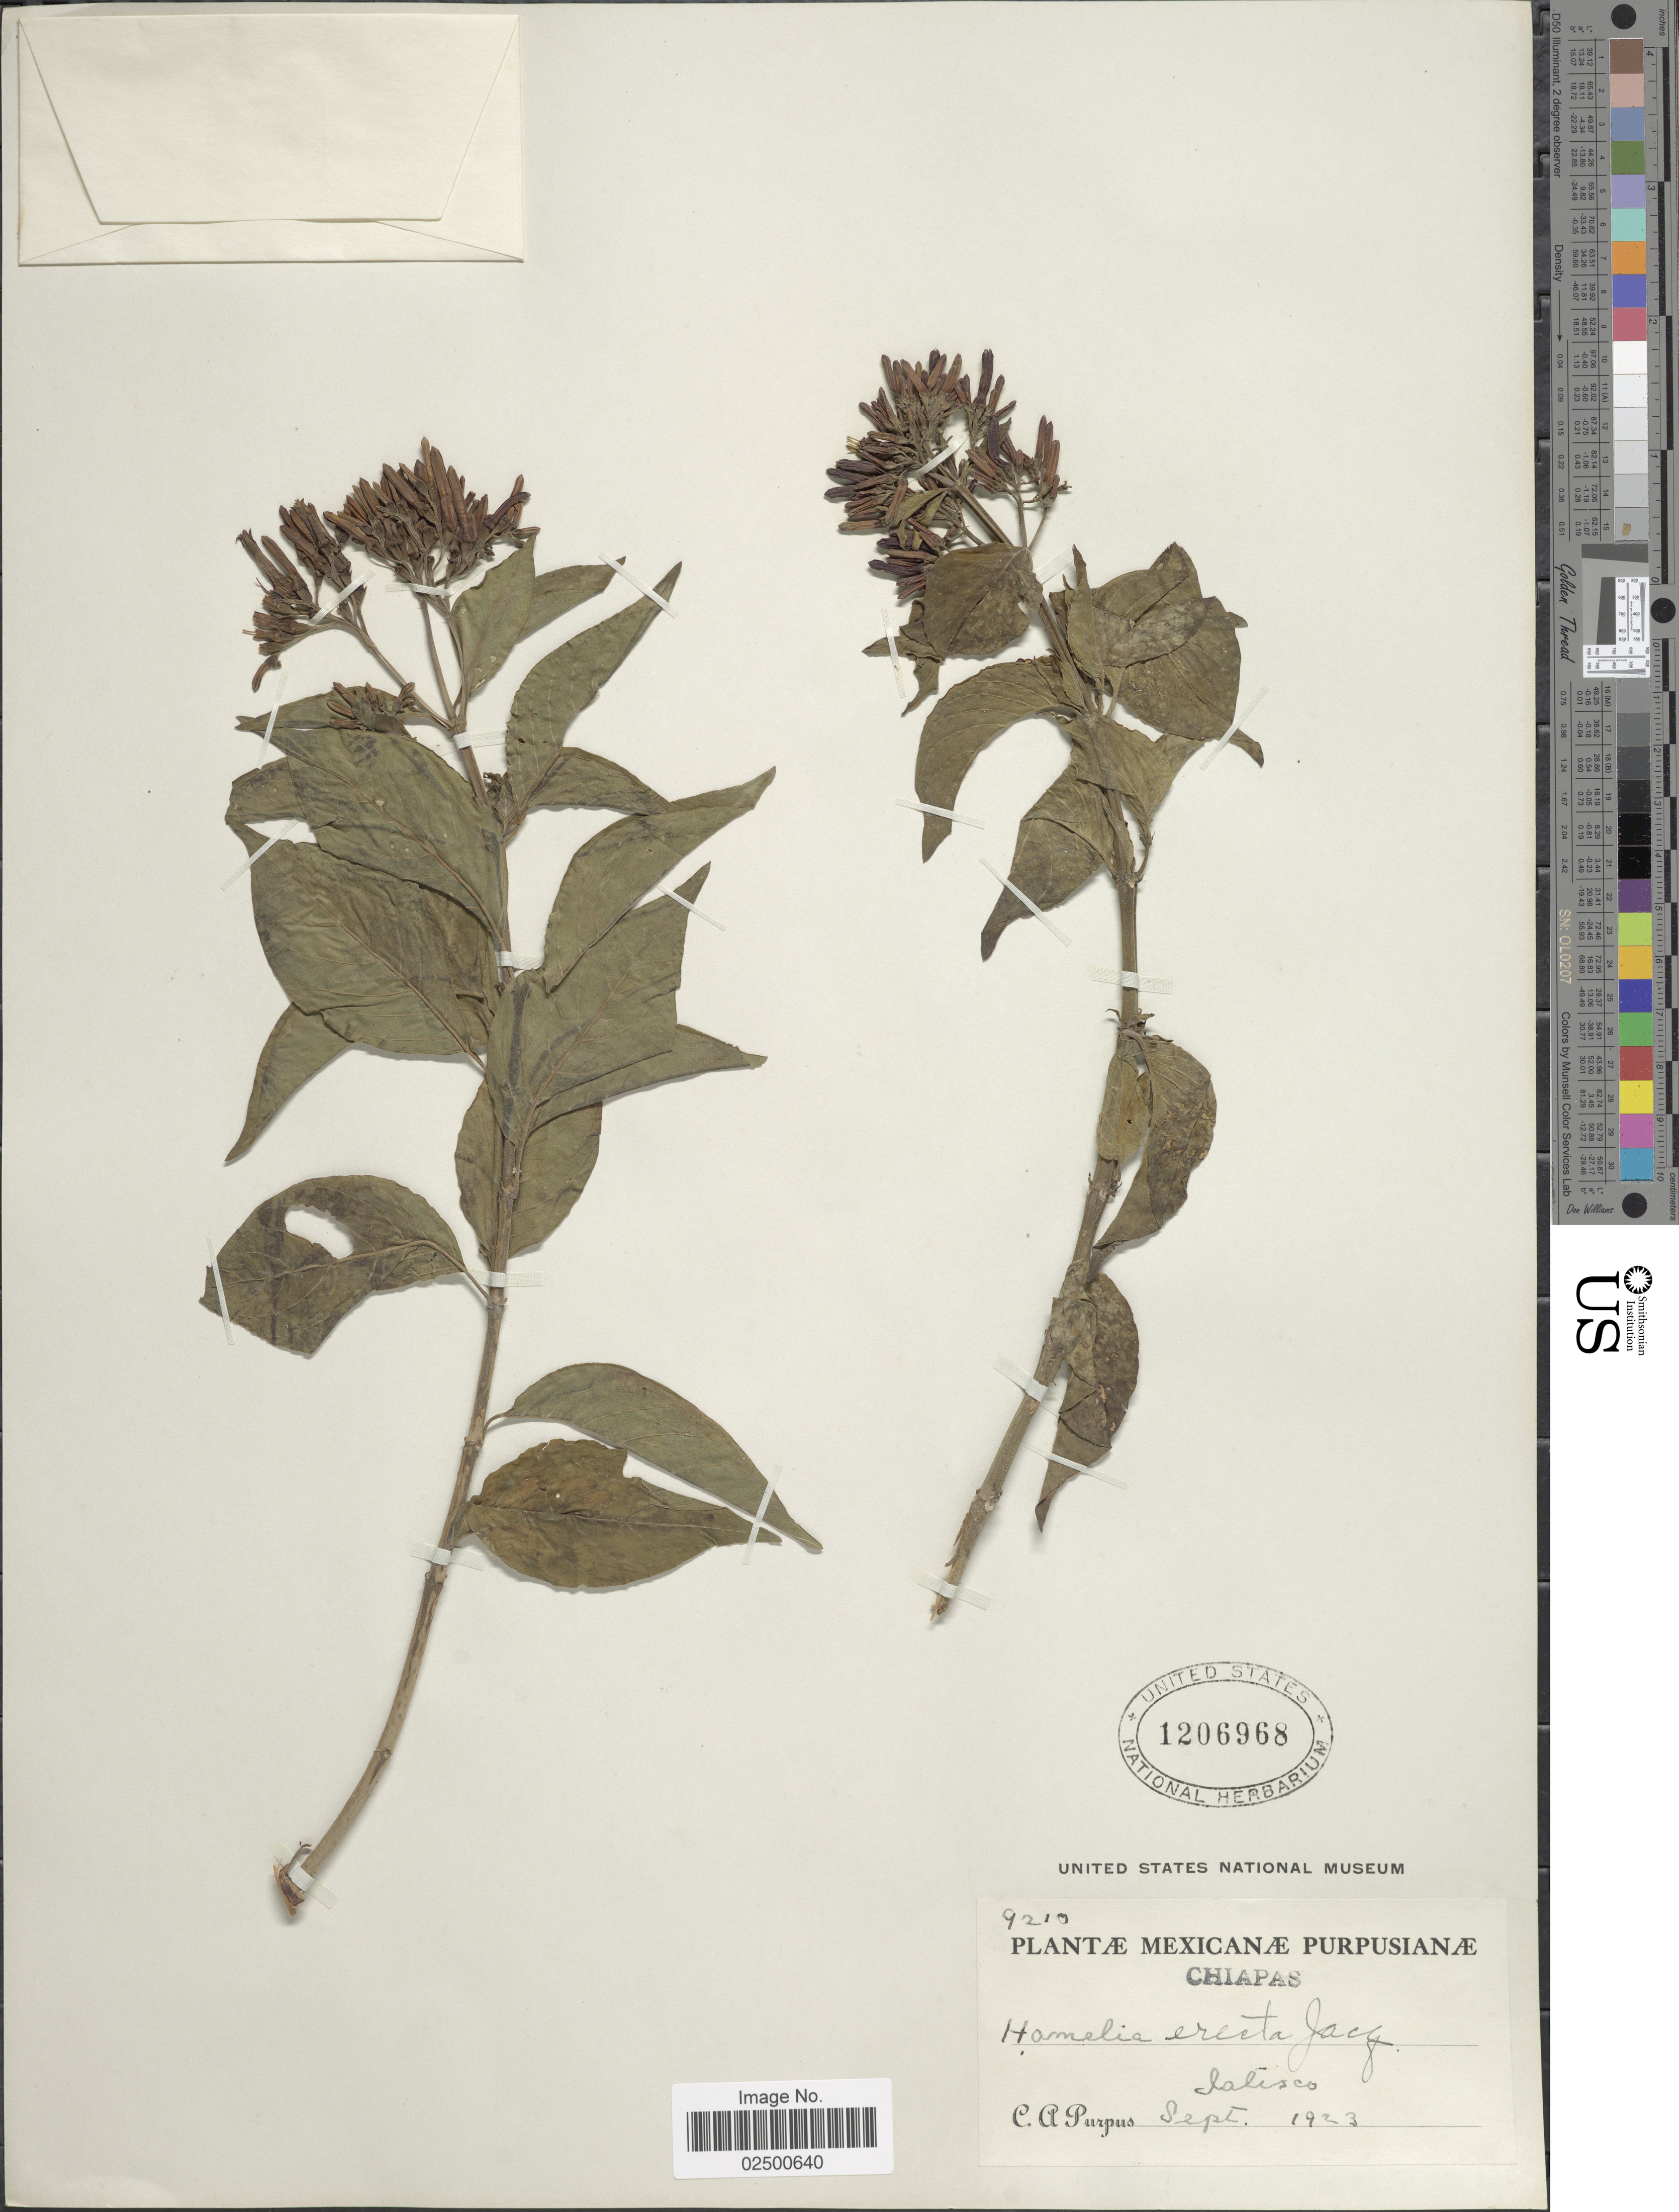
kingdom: Plantae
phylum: Tracheophyta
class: Magnoliopsida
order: Gentianales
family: Rubiaceae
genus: Hamelia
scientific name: Hamelia patens var. patens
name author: Jacq.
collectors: C. A. Purpus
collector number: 9210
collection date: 1923-09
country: Mexico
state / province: Jalisco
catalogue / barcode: US 1206968